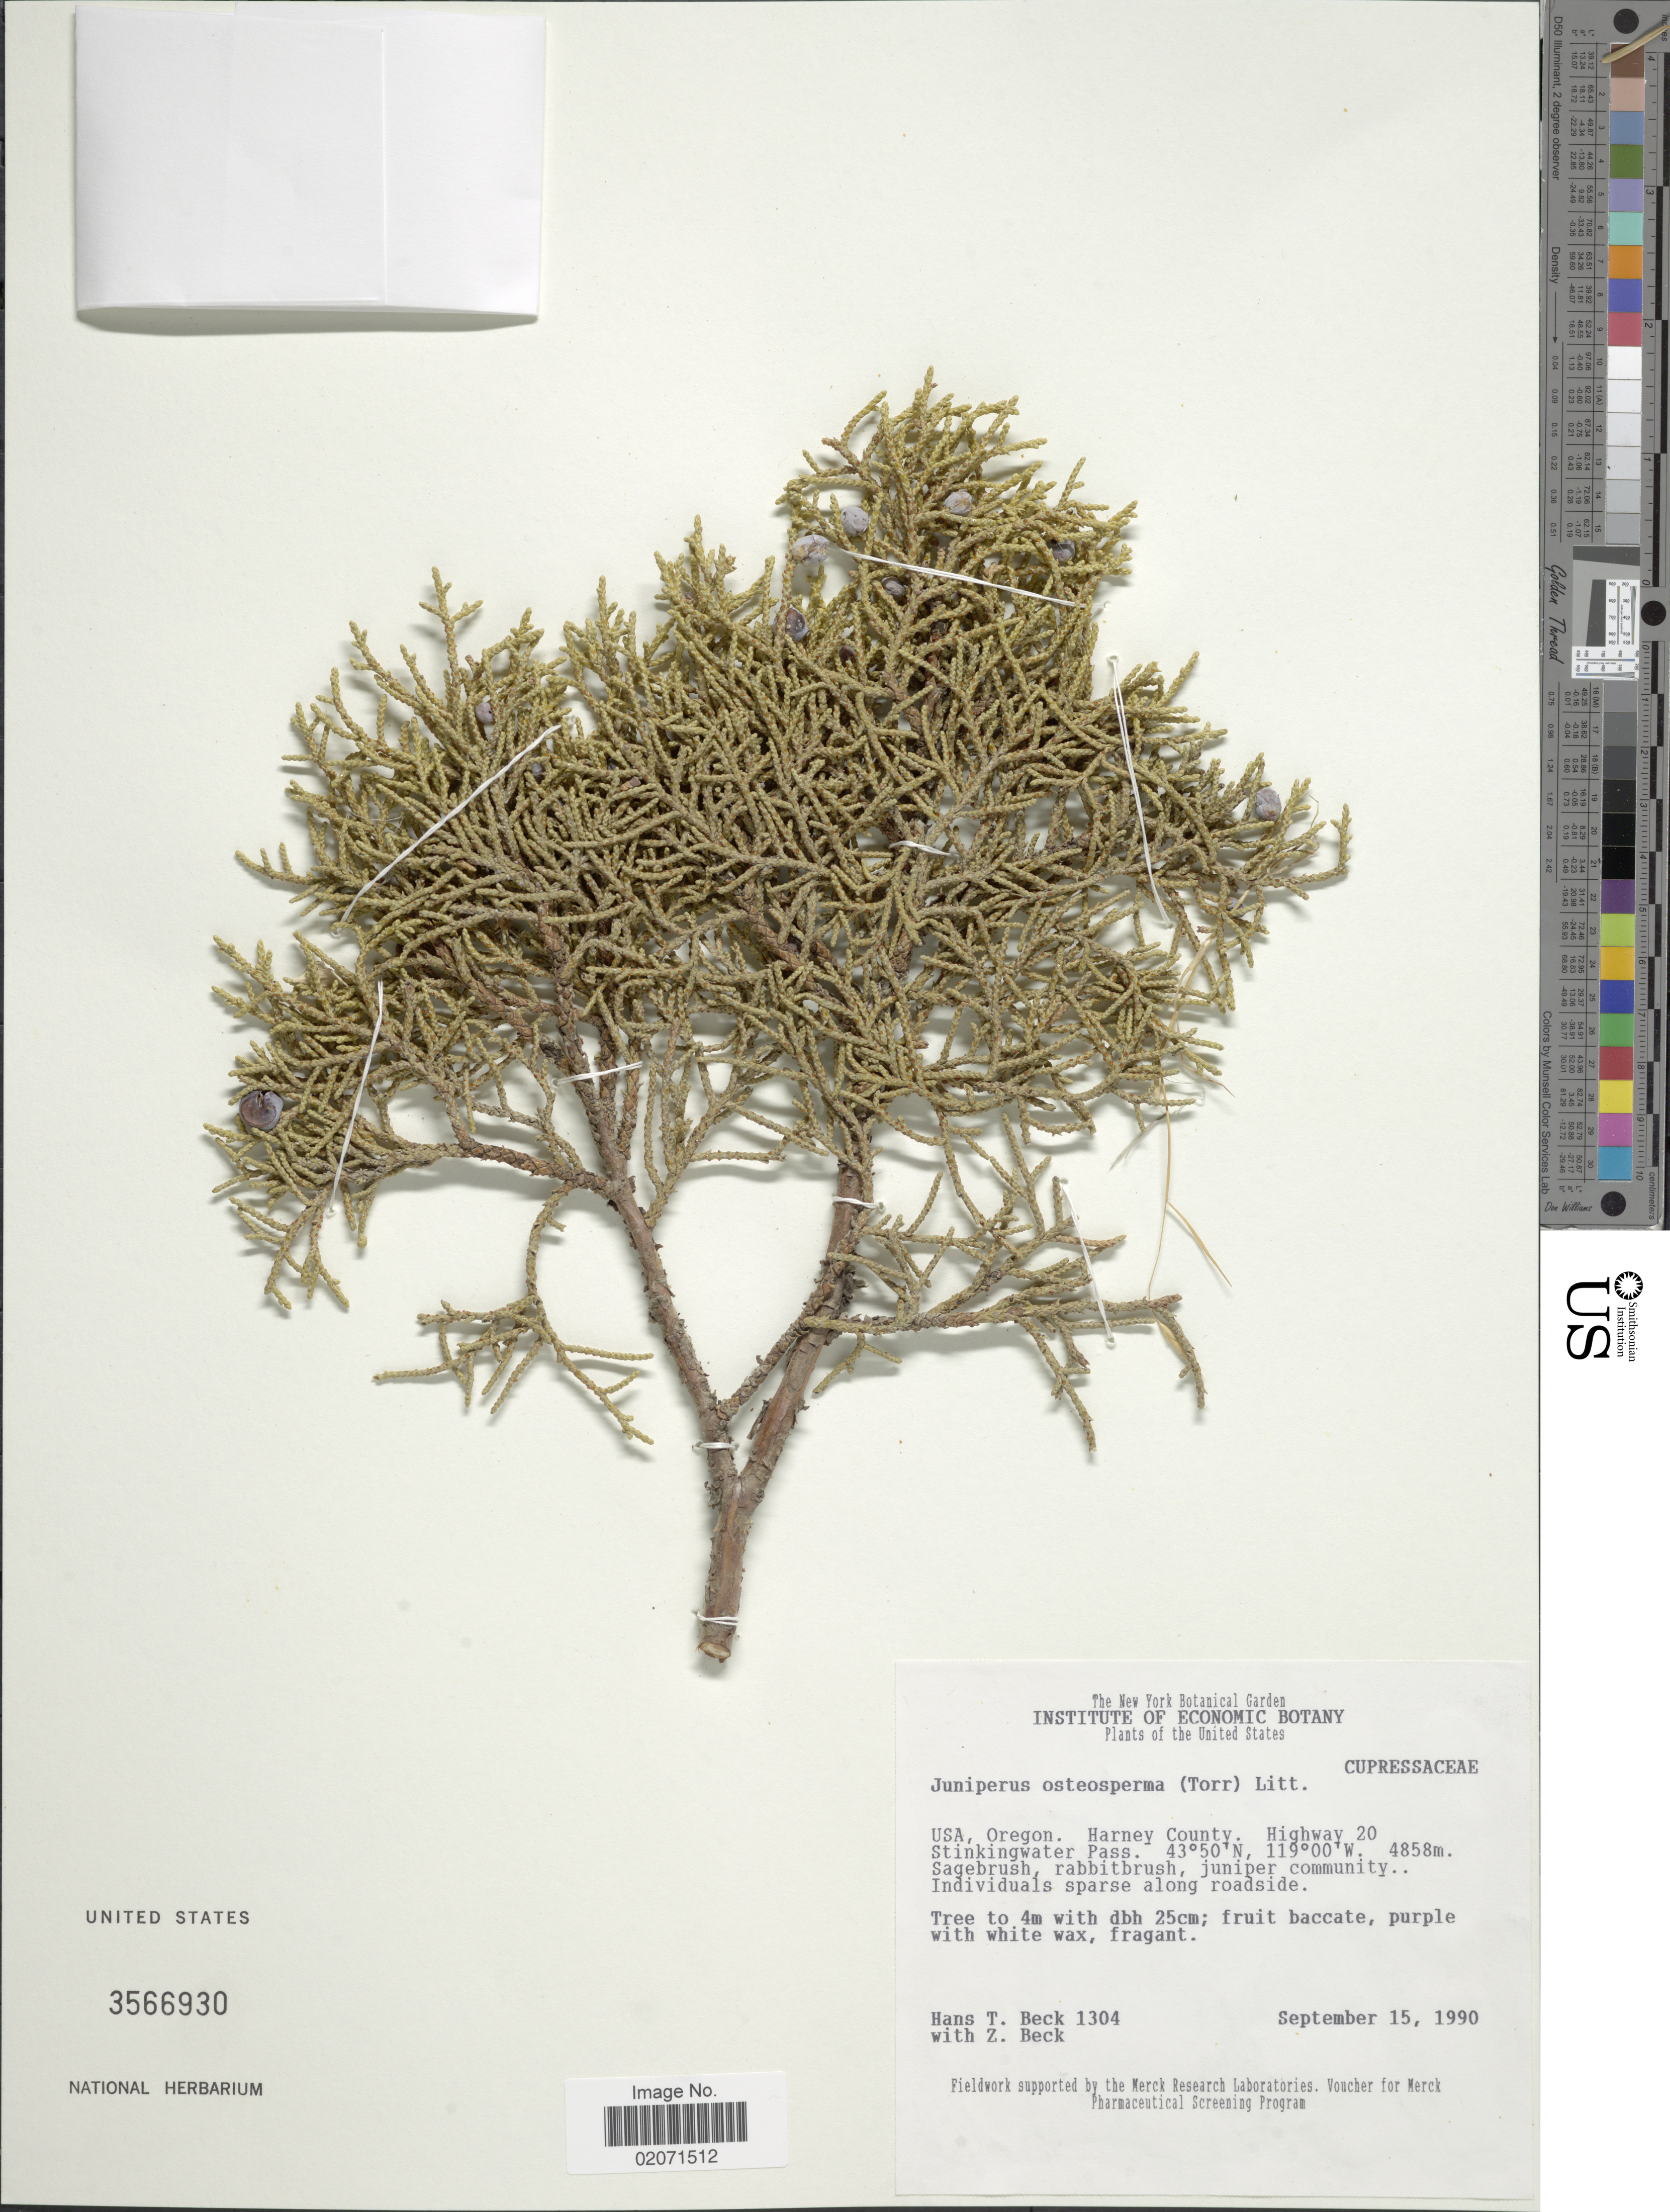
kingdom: Plantae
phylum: Tracheophyta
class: Pinopsida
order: Pinales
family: Cupressaceae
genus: Juniperus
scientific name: Juniperus osteosperma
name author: (Torr.) Little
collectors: H. T. Beck & Z. Beck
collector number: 1304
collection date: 1990-09-15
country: United States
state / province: Oregon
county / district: Harney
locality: Harney County, Highway 20 Stinkingwater Pass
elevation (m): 4858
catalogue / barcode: US 3566930